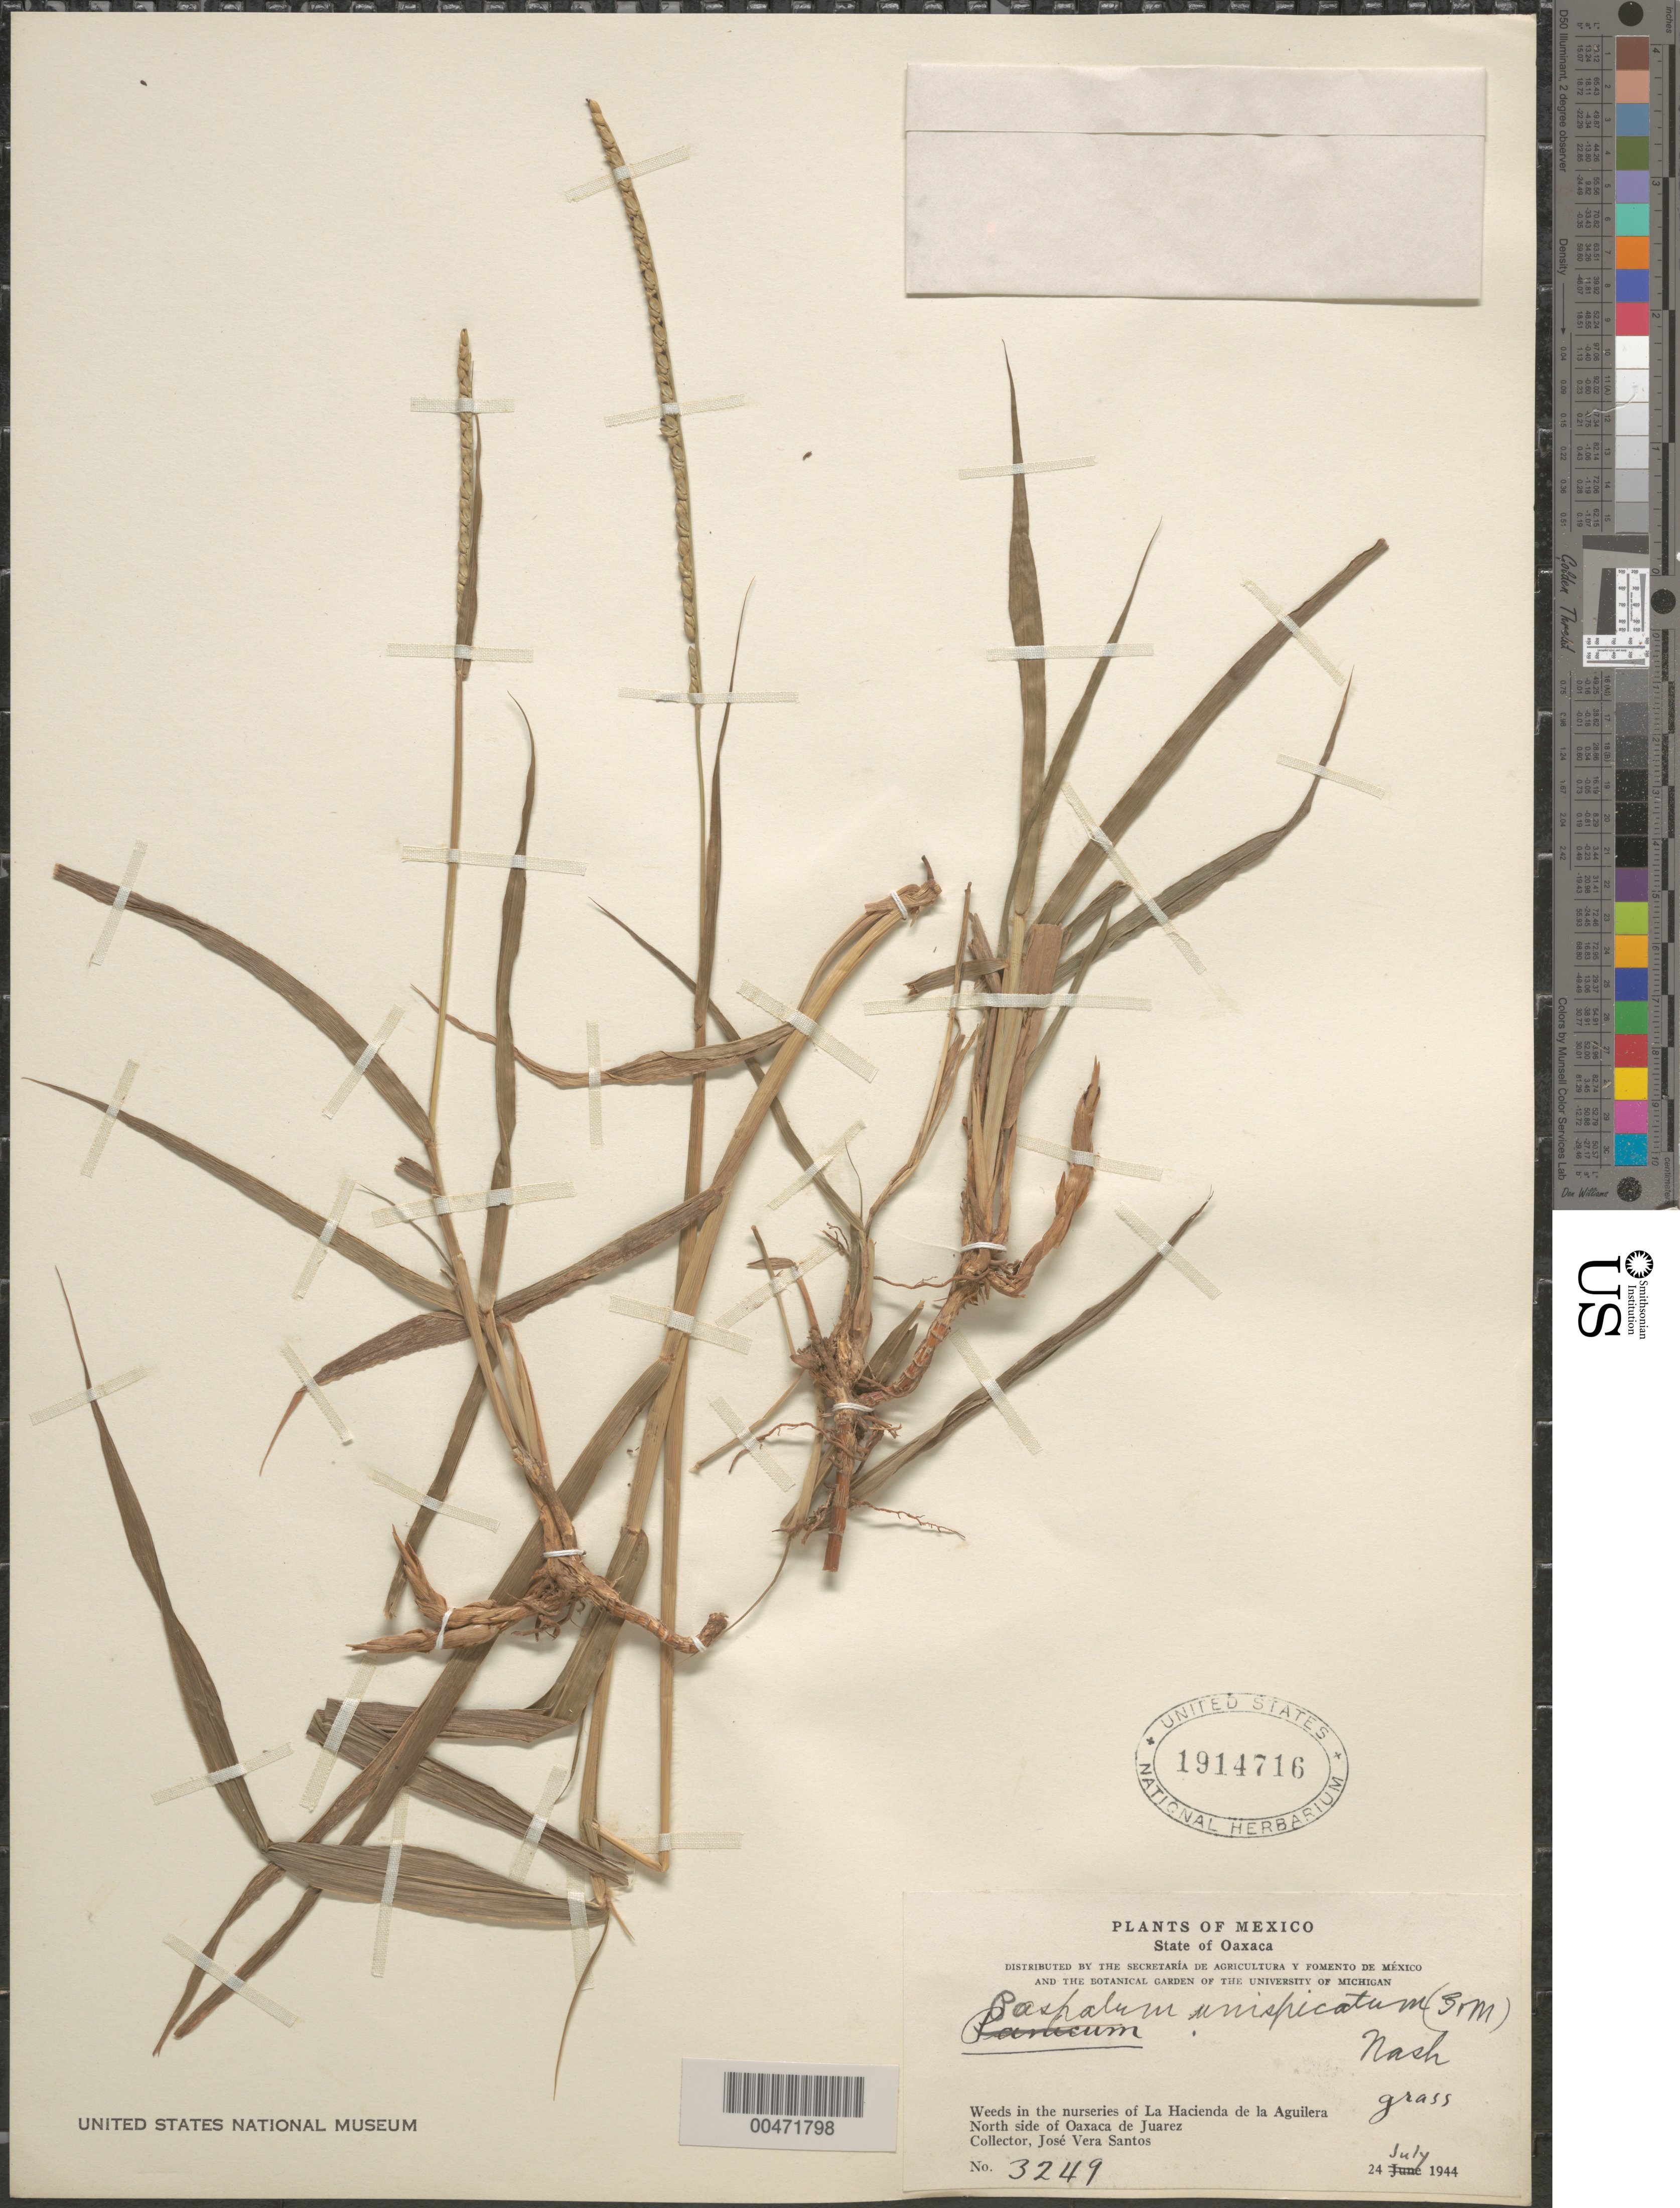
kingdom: Plantae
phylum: Tracheophyta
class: Liliopsida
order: Poales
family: Poaceae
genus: Paspalum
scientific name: Paspalum unispicatum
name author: (Scribn. & Merr.) Nash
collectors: J. V. Santos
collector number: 3249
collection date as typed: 24 Jul 1944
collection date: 1944-07-24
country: Mexico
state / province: Oaxaca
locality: Nurseries of La Hacienda de la Aguilera, N side of Oaxaca de Juarez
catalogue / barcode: US 1914716